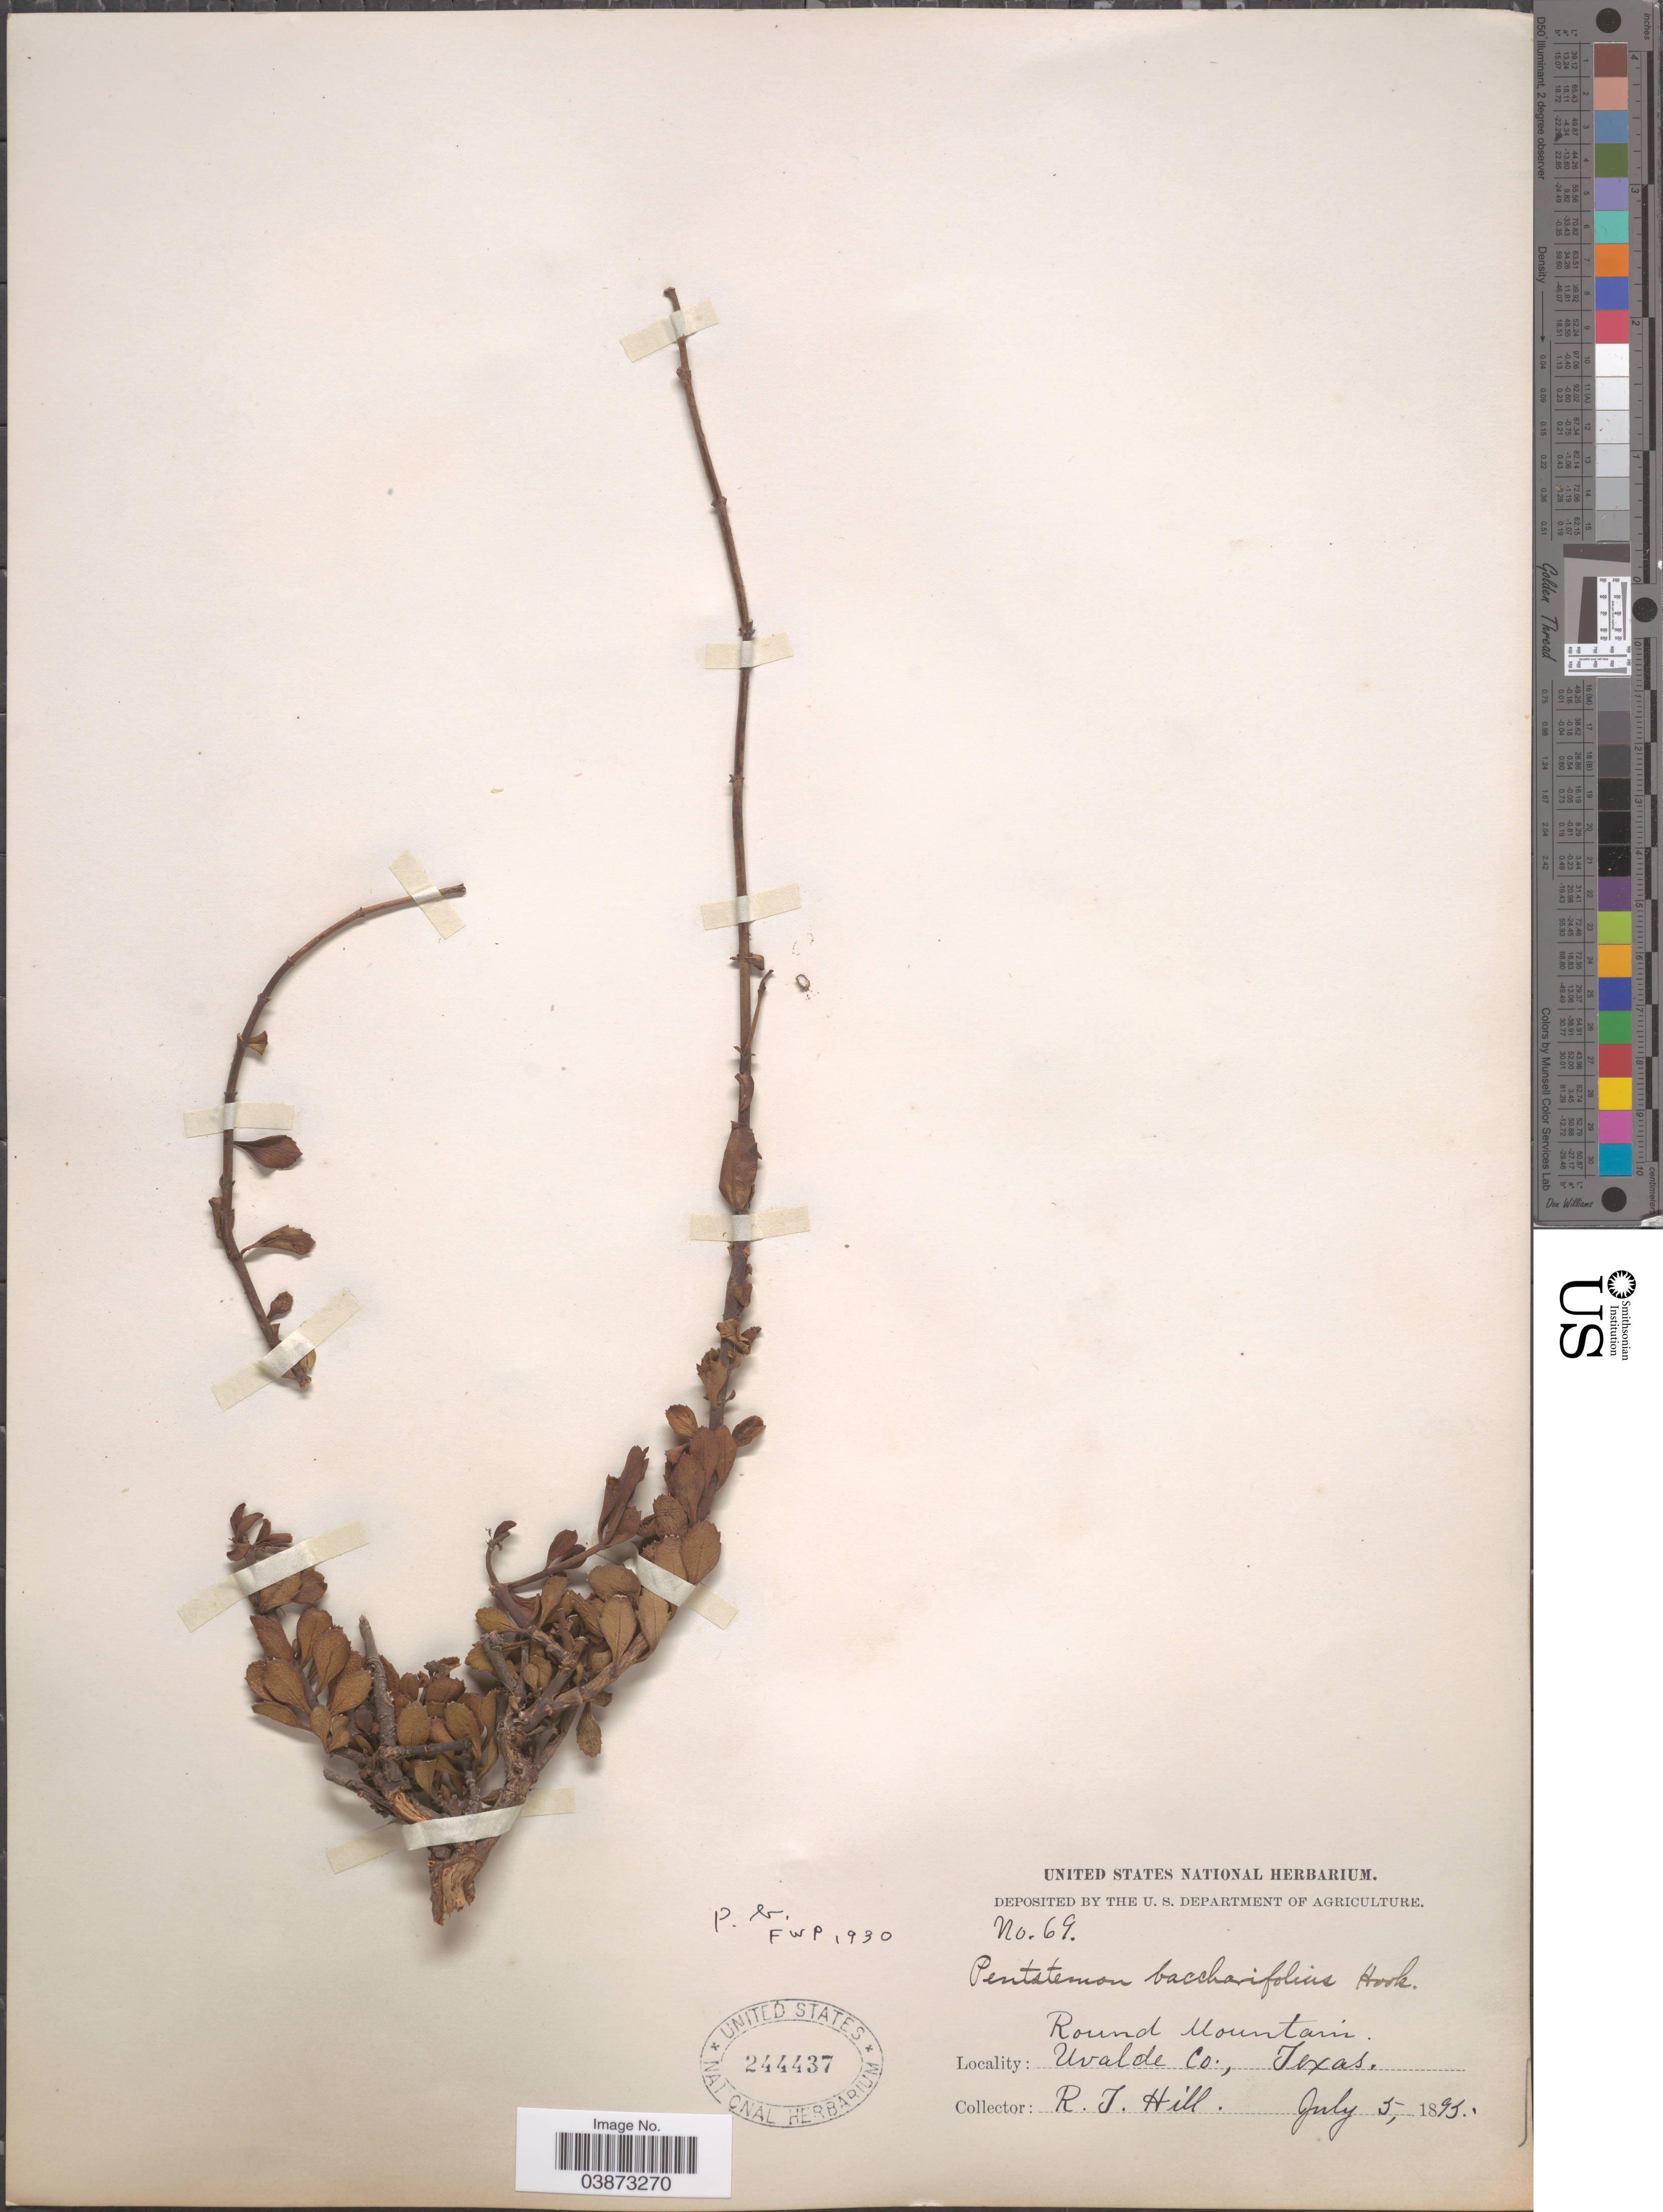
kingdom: Plantae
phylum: Tracheophyta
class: Magnoliopsida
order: Lamiales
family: Plantaginaceae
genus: Penstemon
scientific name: Penstemon baccharifolius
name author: Hook.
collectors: R. Hill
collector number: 69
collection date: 1895-07-05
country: United States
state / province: Texas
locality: Round Mountain. Uvalde Co.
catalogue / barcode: US 244437